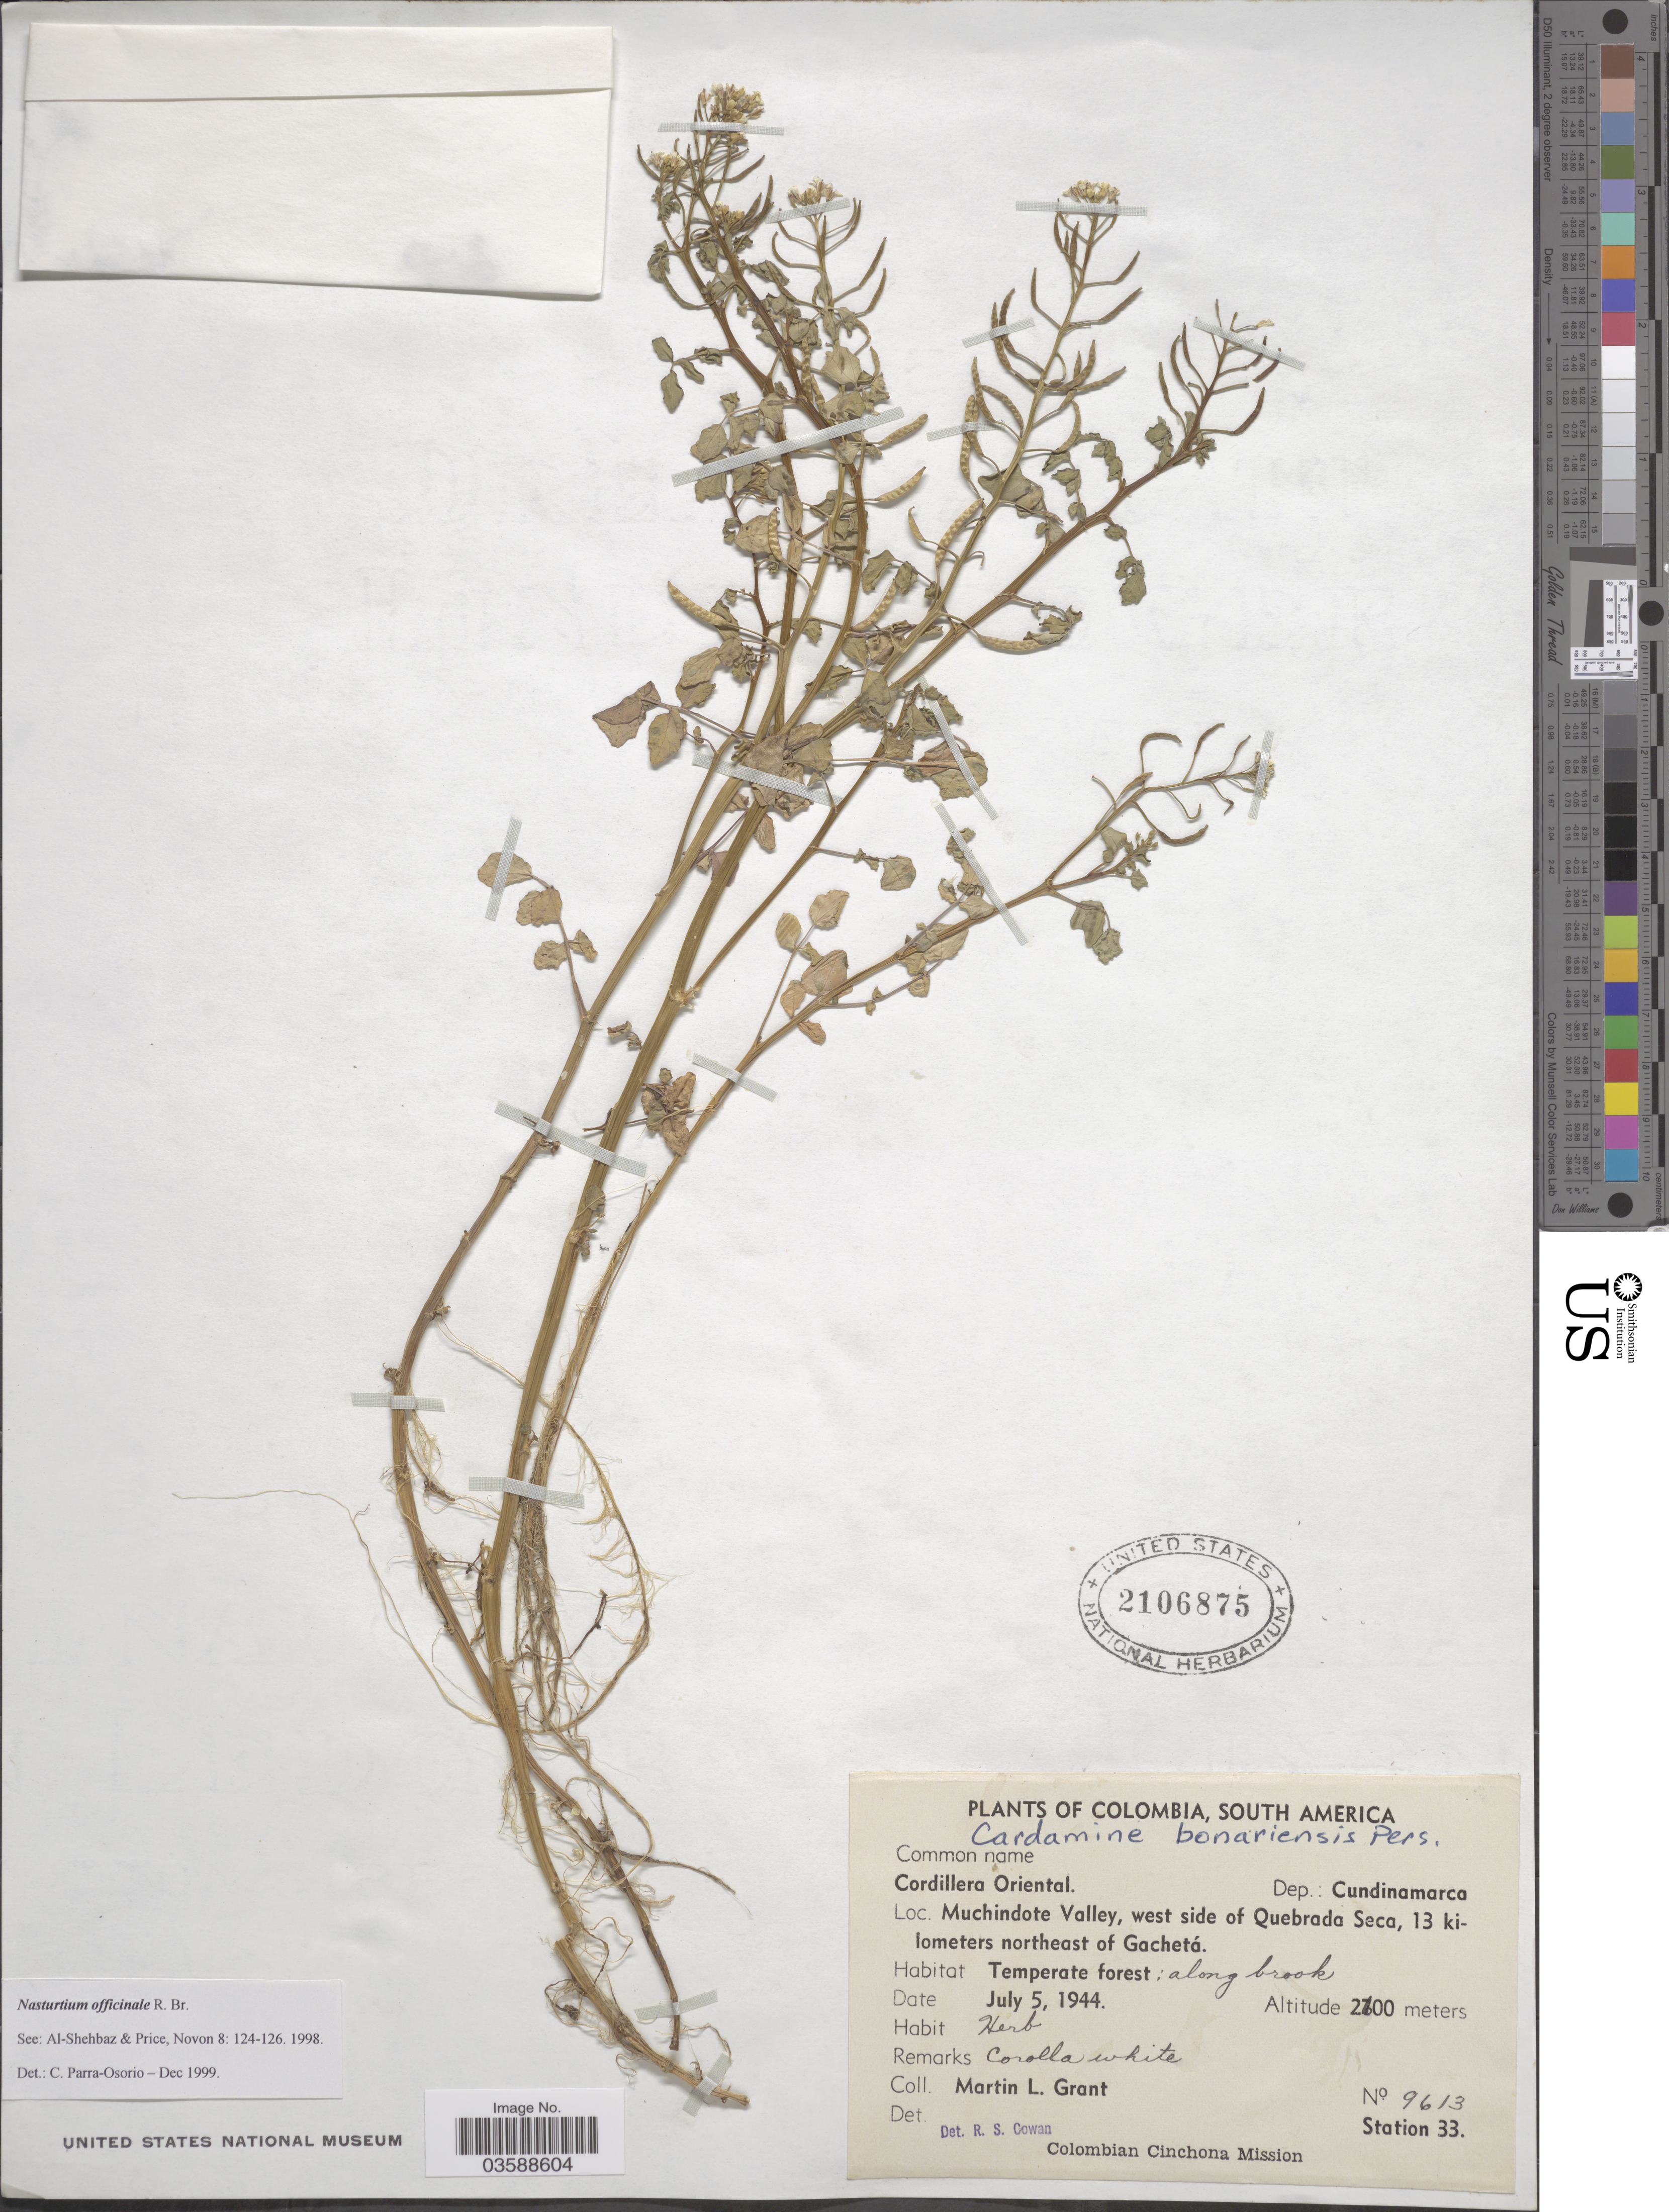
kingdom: Plantae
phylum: Tracheophyta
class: Magnoliopsida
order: Brassicales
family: Brassicaceae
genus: Nasturtium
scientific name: Nasturtium officinale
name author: R. Br.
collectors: M. L. Grant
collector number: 9613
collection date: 1944-07-05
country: Colombia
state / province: Cundinamarca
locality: Cordillera Oriental. Dep.: Cundinamarca. Muchindote Valley, west side of Quebrada Seca, 13 kilometers northeast of Gachetá.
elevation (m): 2100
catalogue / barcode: US 2106875